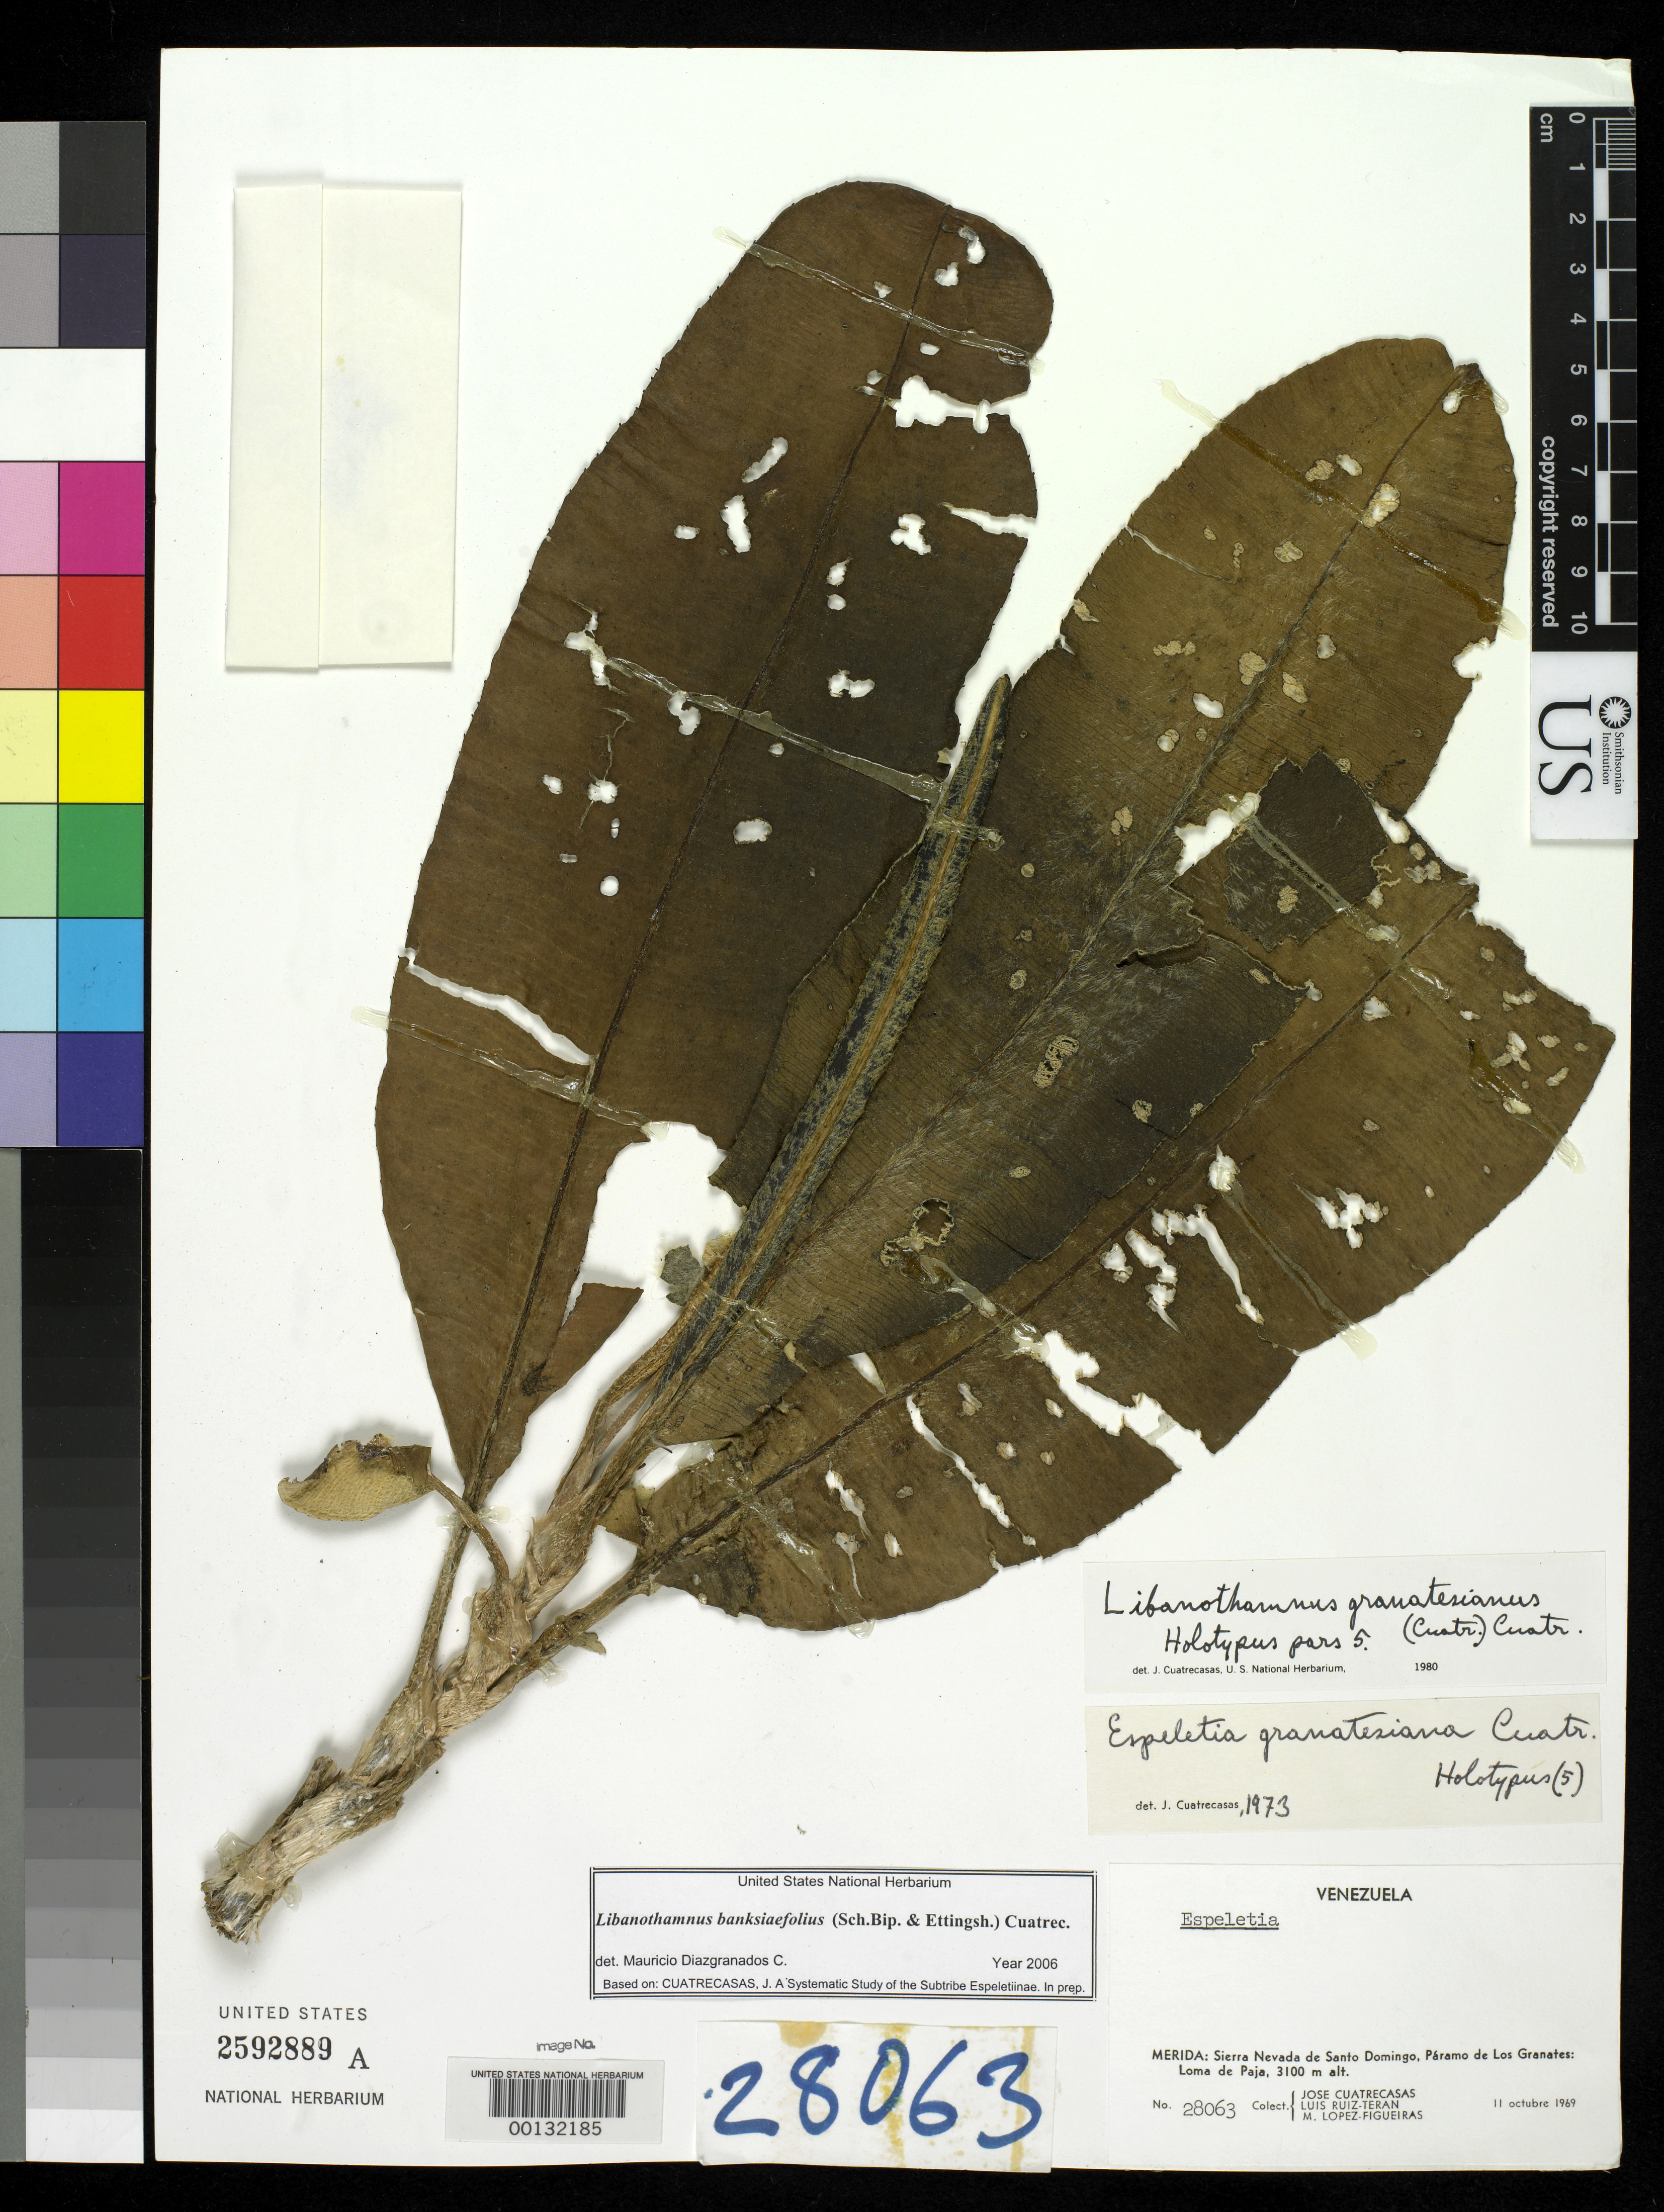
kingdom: Plantae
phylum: Tracheophyta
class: Magnoliopsida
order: Asterales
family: Asteraceae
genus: Espeletia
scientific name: Espeletia granatesiana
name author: Cuatrec.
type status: Holotype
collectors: J. Cuatrecasas, L. E. Ruíz-Terán & M. López Figueiras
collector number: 28063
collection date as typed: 11 Oct 1969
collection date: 1969-10-11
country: Venezuela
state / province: Mérida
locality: Sierra Nevada de Santo Domingo, Páramo de Los Granates, Loma de Paja.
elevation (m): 3100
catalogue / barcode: US 2592889A